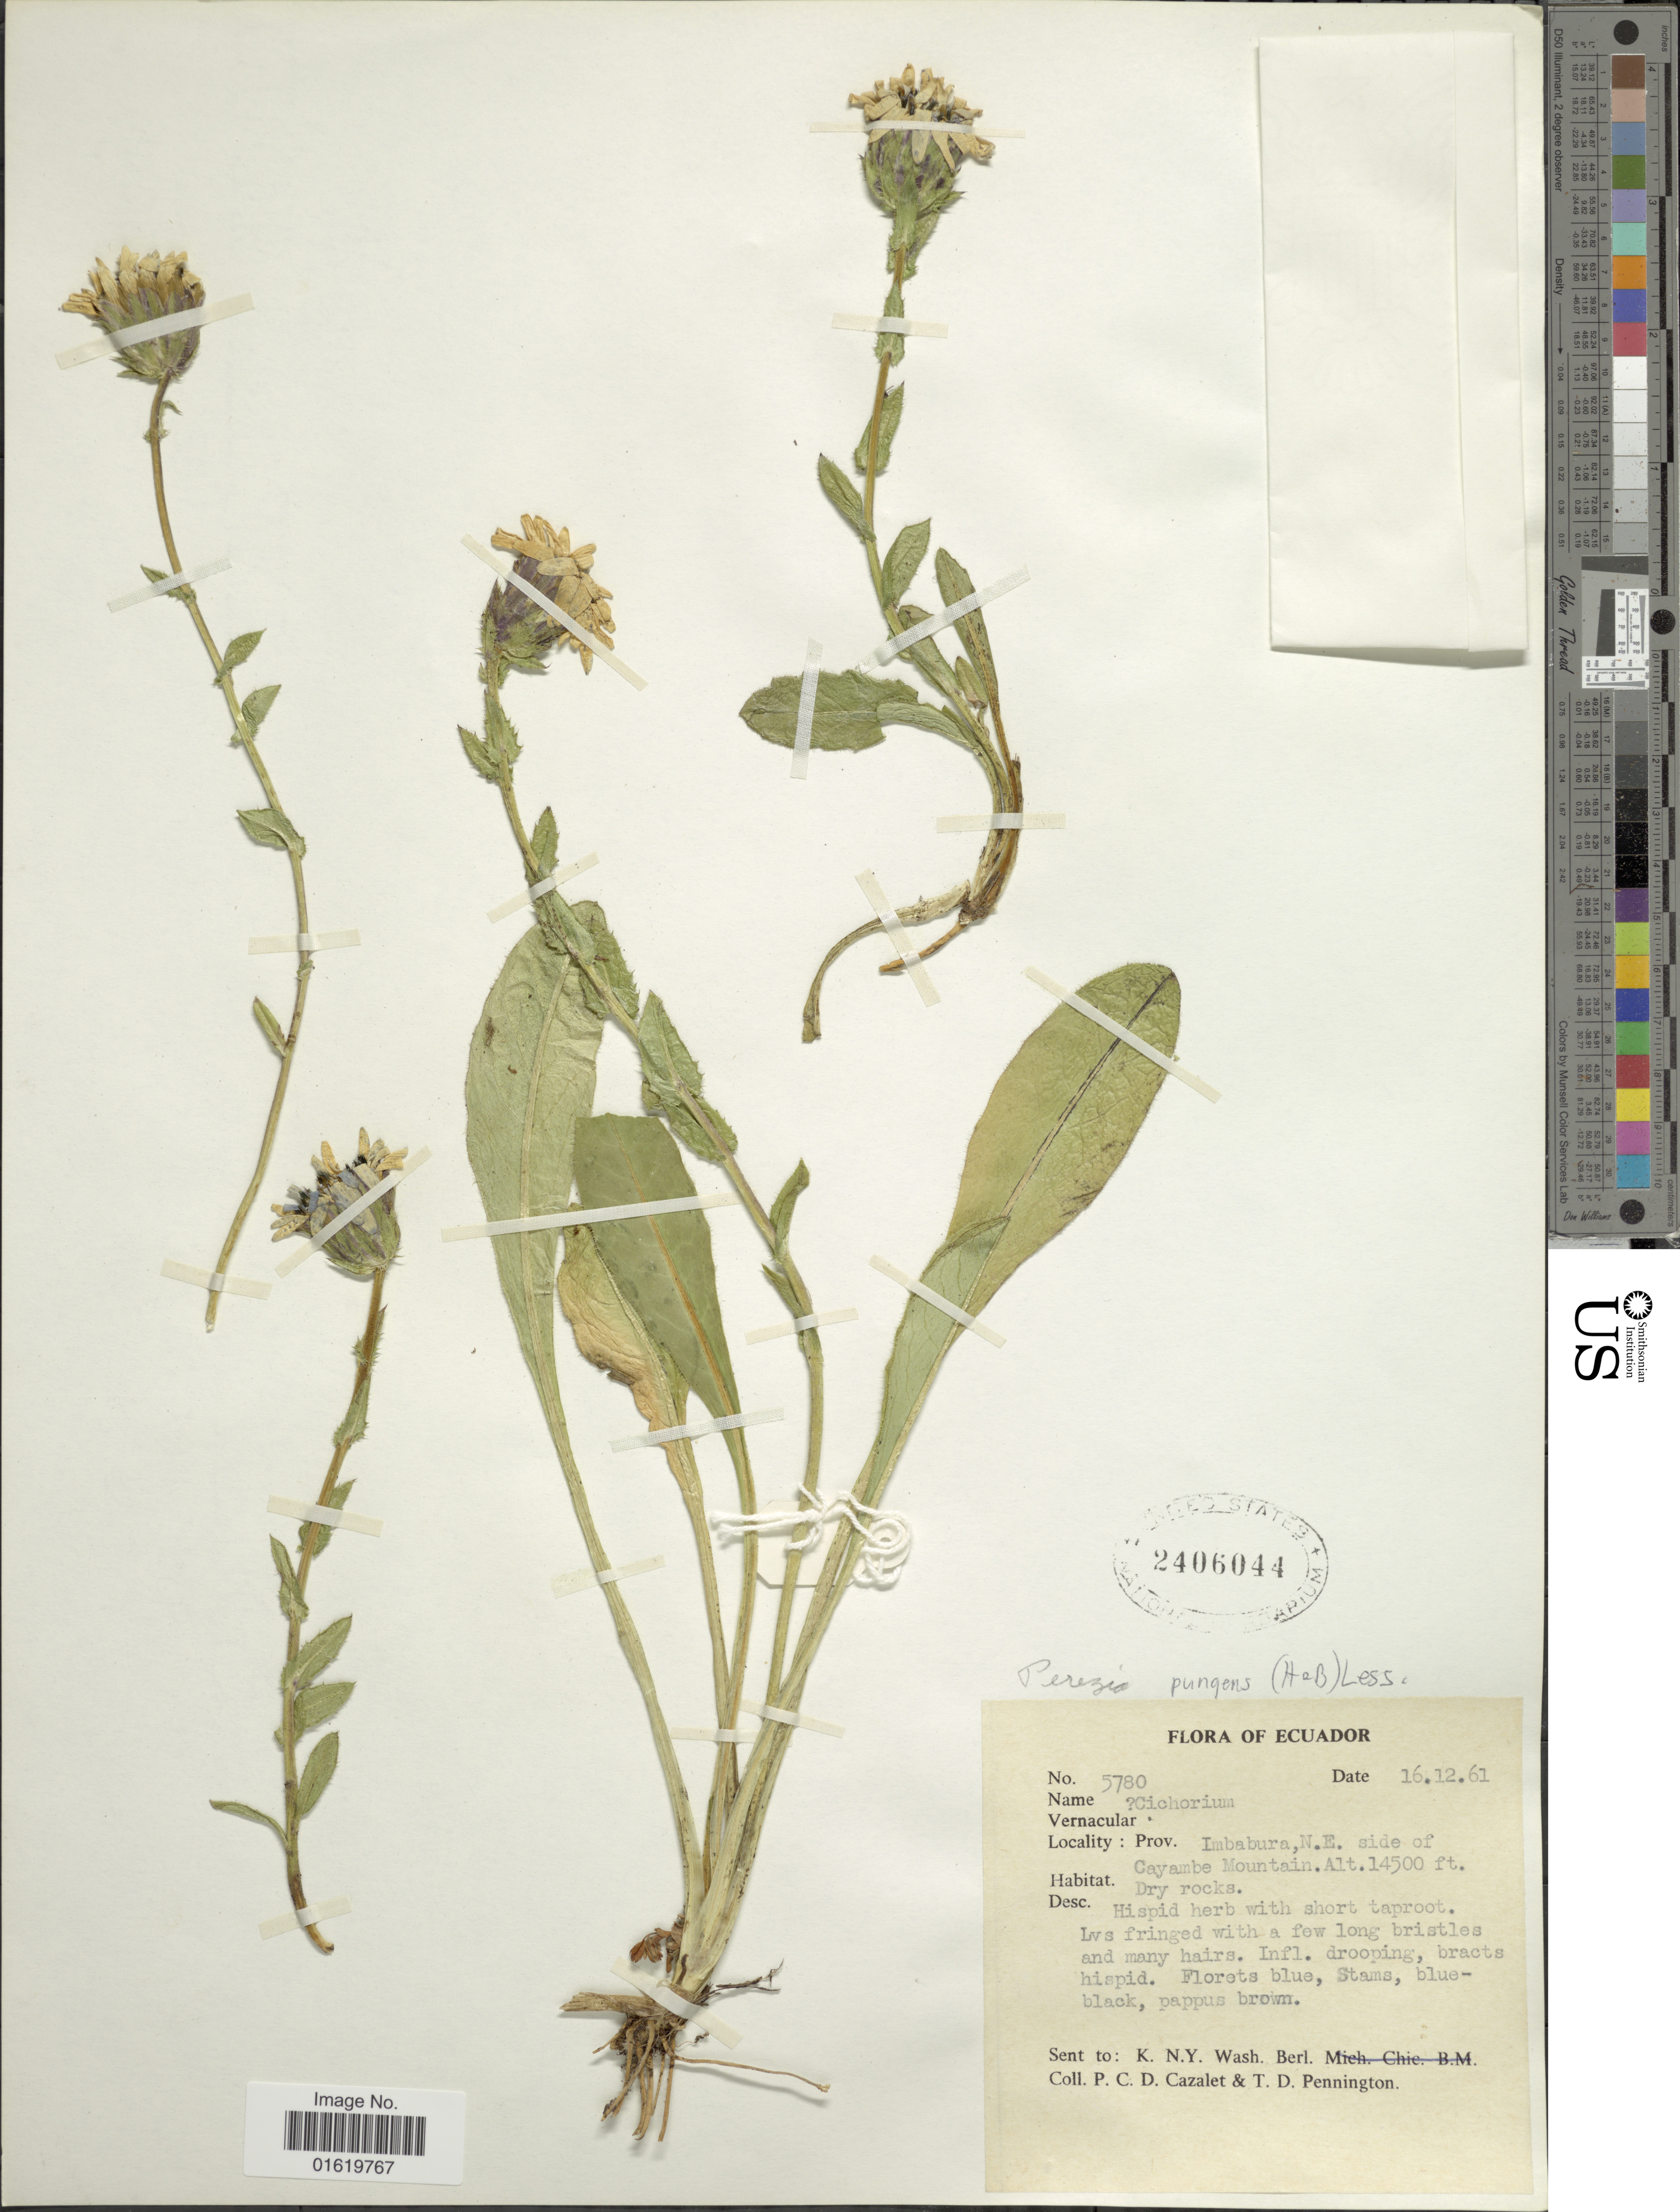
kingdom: Plantae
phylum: Tracheophyta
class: Magnoliopsida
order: Asterales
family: Asteraceae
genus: Perezia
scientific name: Perezia pungens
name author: (Humb. & Bonpl.) Less.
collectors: P. C. D. Cazalet & T. D. Pennington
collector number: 5780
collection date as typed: Transcribed d/m/y: 16/12/61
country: Ecuador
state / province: Imbabura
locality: Prov. Imbabura, N.E. side of Cayambe Mountain.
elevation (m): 4420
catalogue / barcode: US 2406044